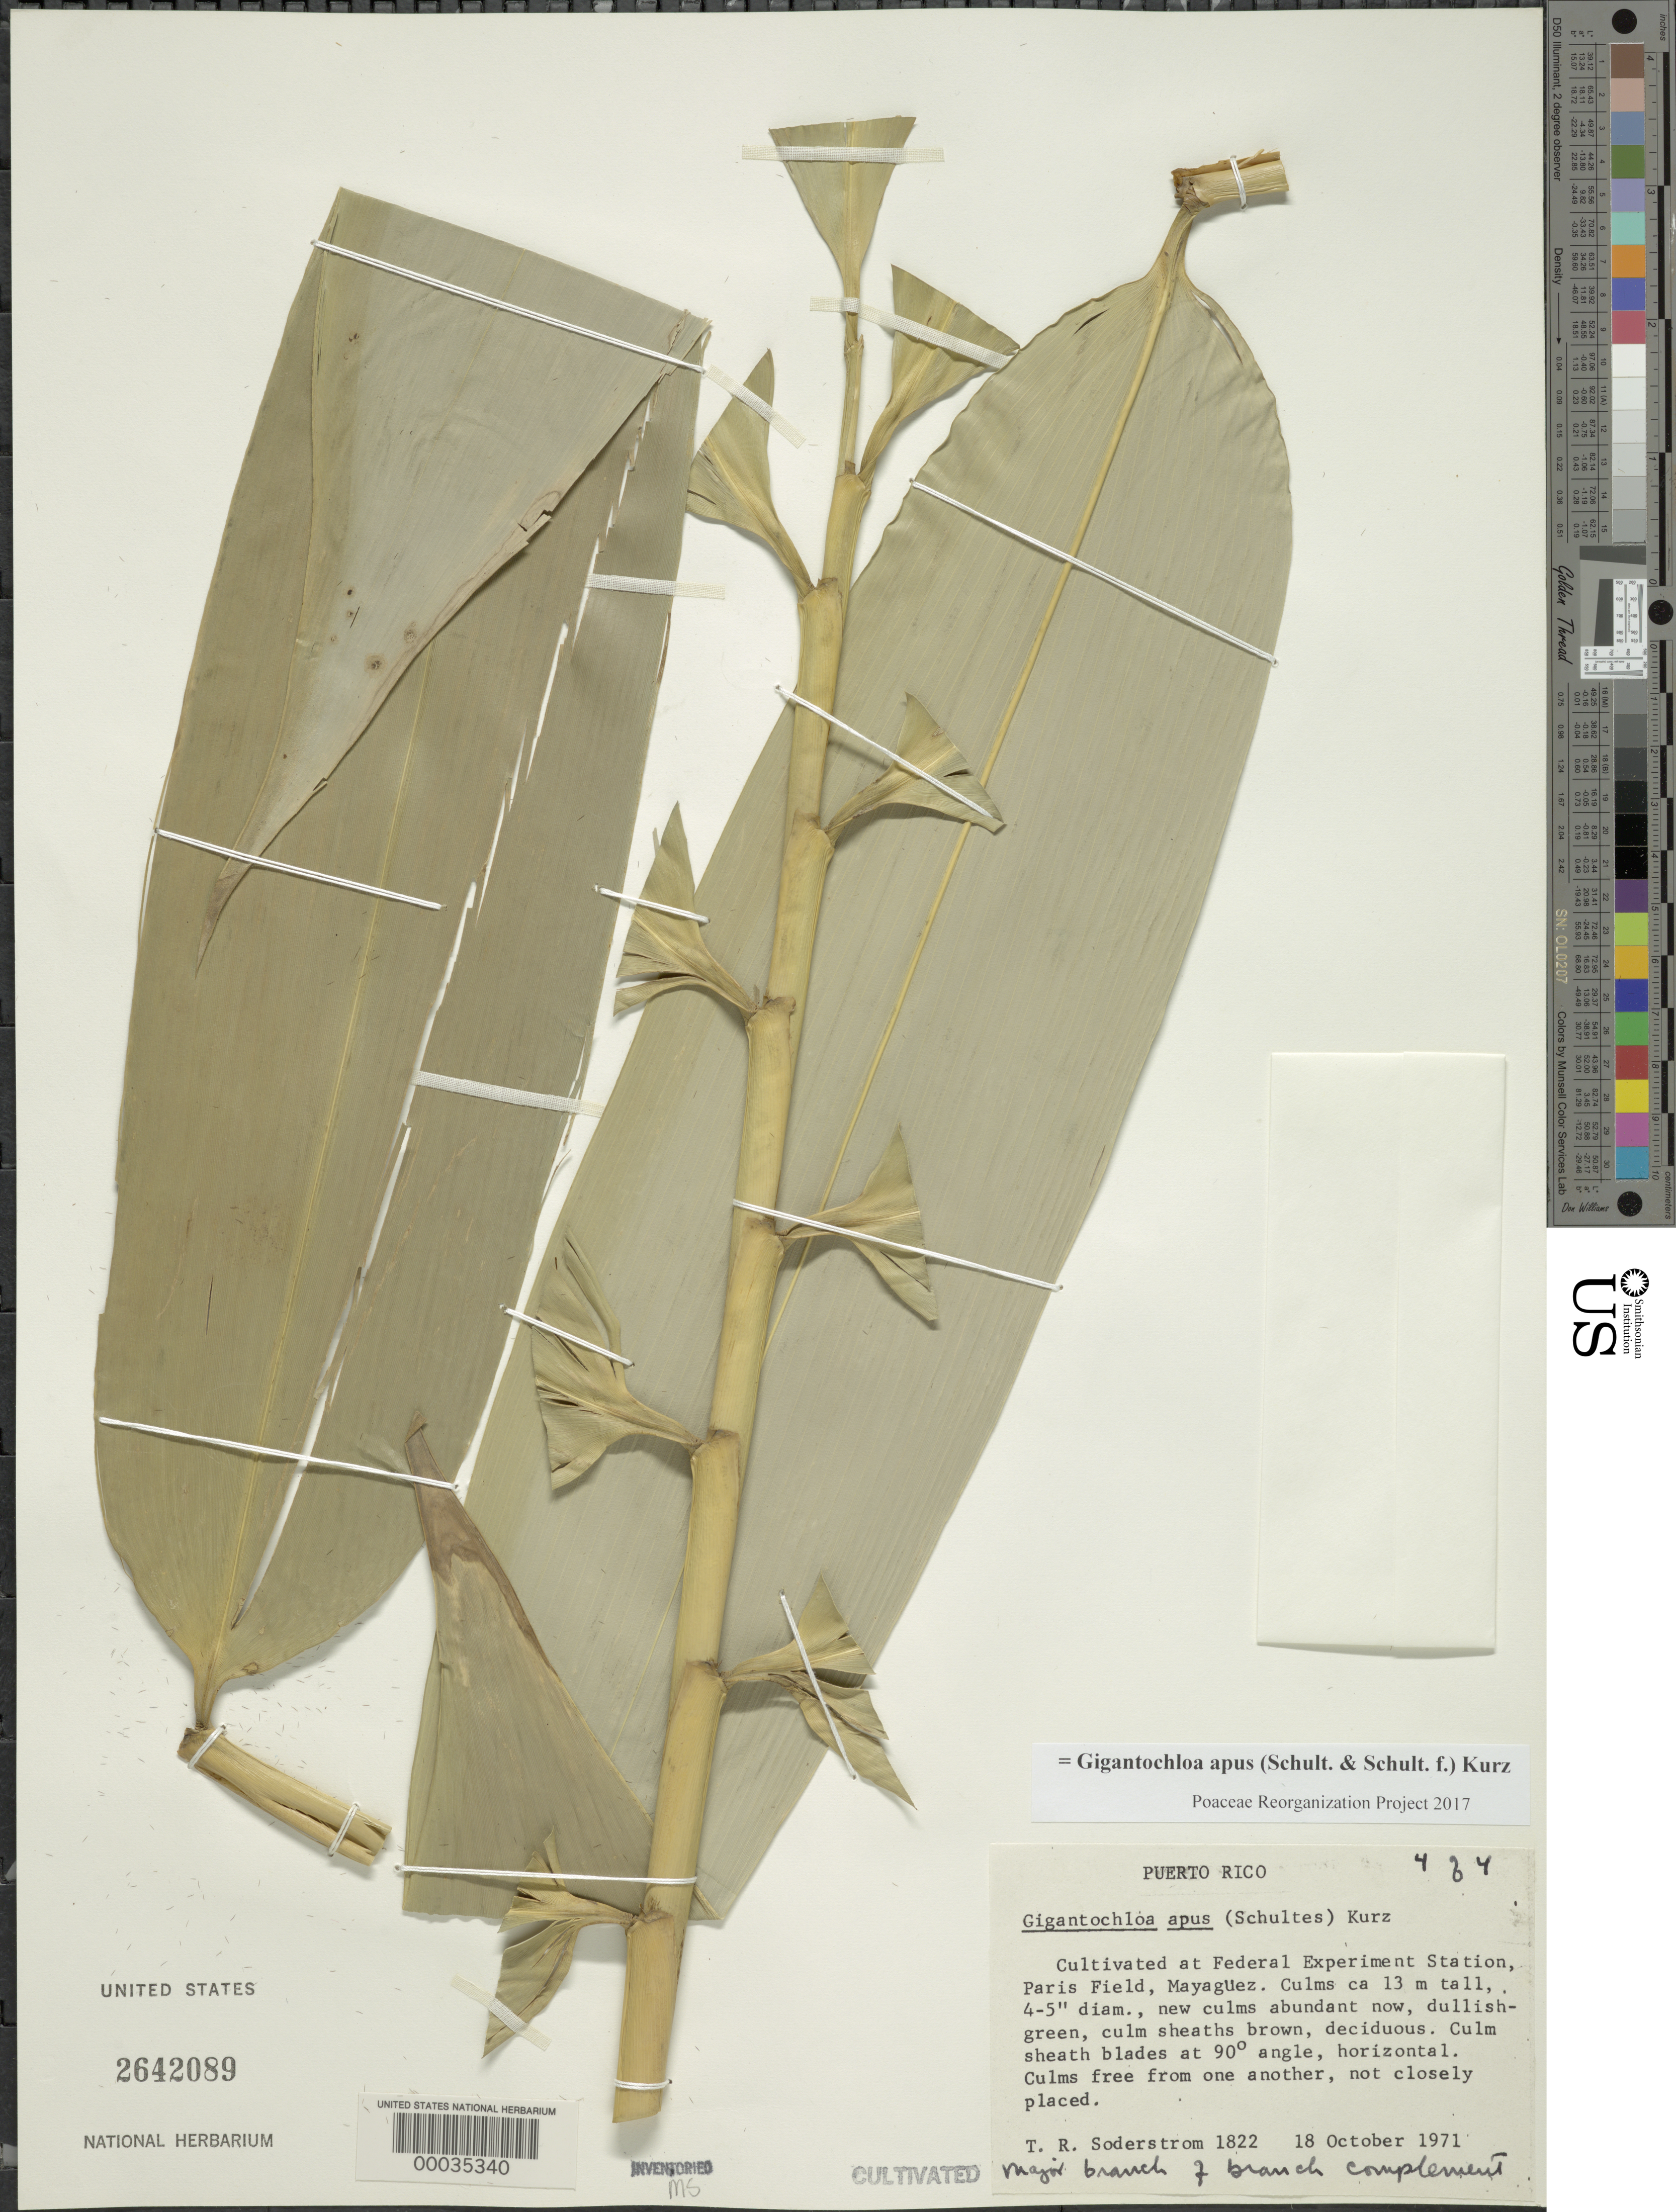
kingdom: Plantae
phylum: Tracheophyta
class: Liliopsida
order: Poales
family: Poaceae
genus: Gigantochloa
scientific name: Gigantochloa apus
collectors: T. R. Soderstrom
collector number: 1822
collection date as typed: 18 Oct 1971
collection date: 1971-10-18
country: Puerto Rico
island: Greater Antilles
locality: Federal experimental station, paris field-mayaguez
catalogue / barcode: US 2642089